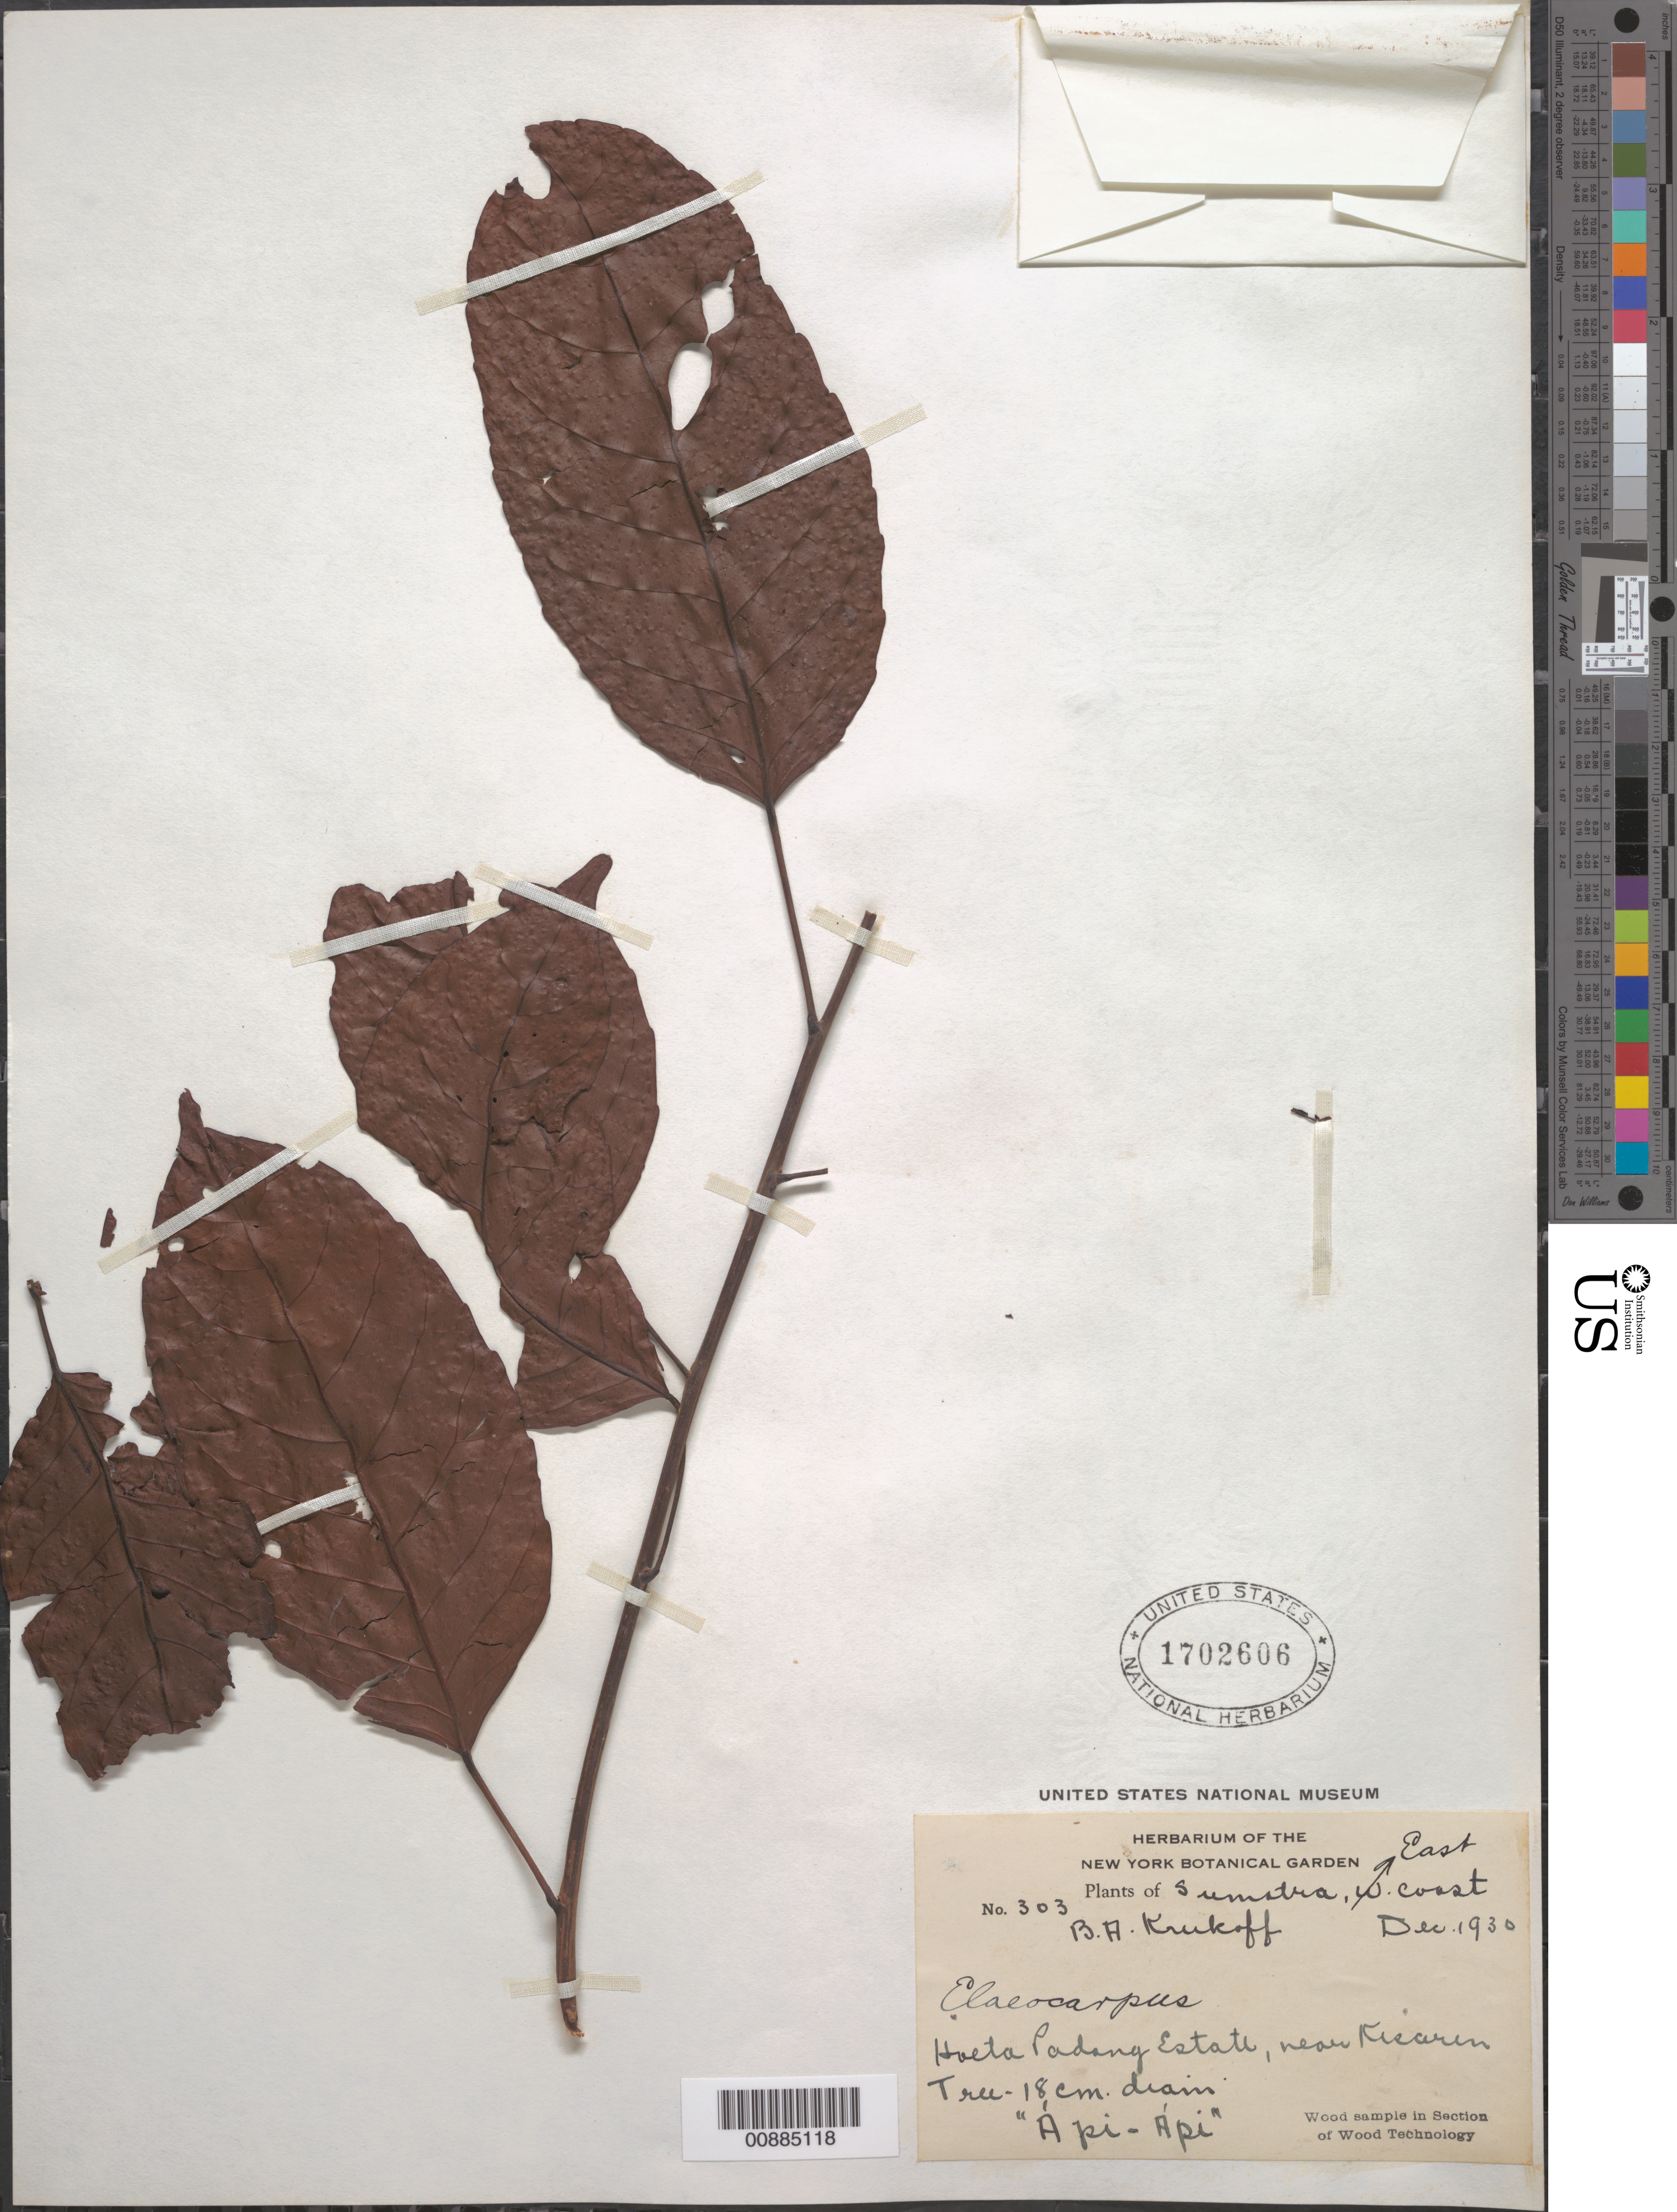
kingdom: Plantae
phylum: Tracheophyta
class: Magnoliopsida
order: Oxalidales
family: Elaeocarpaceae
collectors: B. A. Krukoff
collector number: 303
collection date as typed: Dec 1930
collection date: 1930-12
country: Indonesia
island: Sumatra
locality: Hoeta Padang Estate, near Kisarum Tree-18cm drain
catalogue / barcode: US 1702606